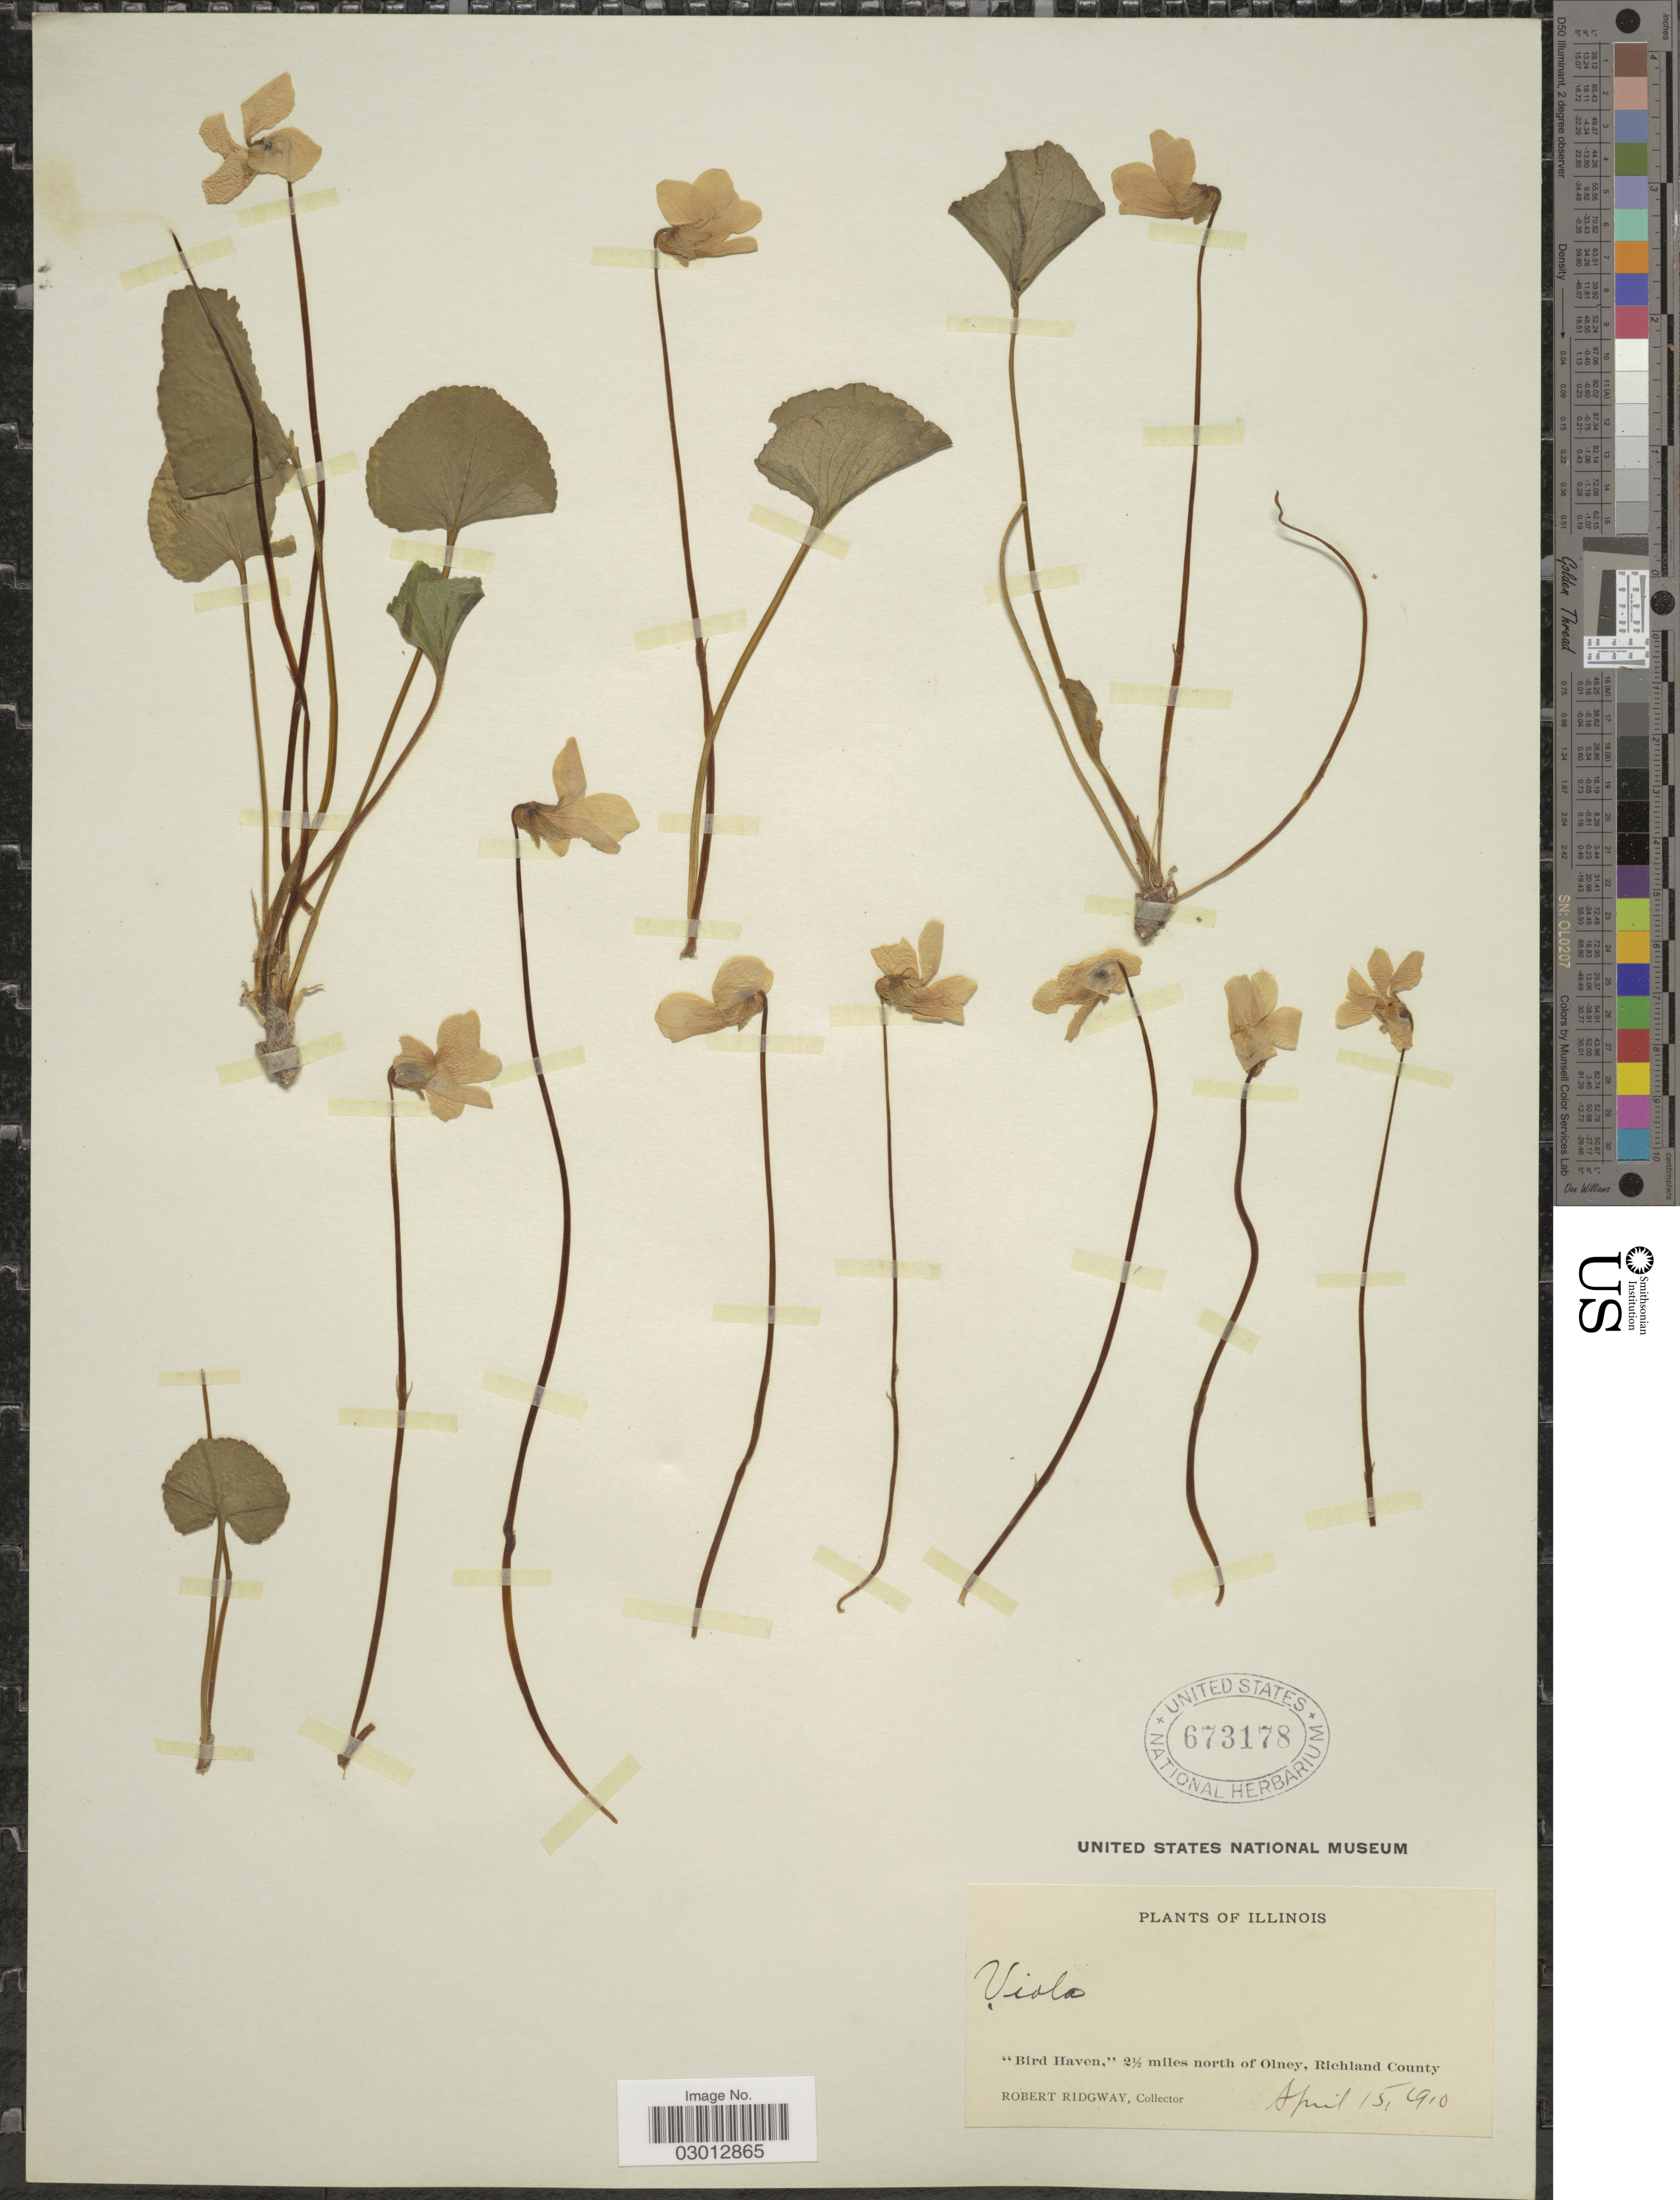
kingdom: Plantae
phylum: Tracheophyta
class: Magnoliopsida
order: Malpighiales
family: Violaceae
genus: Viola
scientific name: Viola papilionacea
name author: Pursh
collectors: R. Ridgway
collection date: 1910-04-15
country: United States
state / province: Illinois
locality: Bird Haven,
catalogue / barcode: US 673178